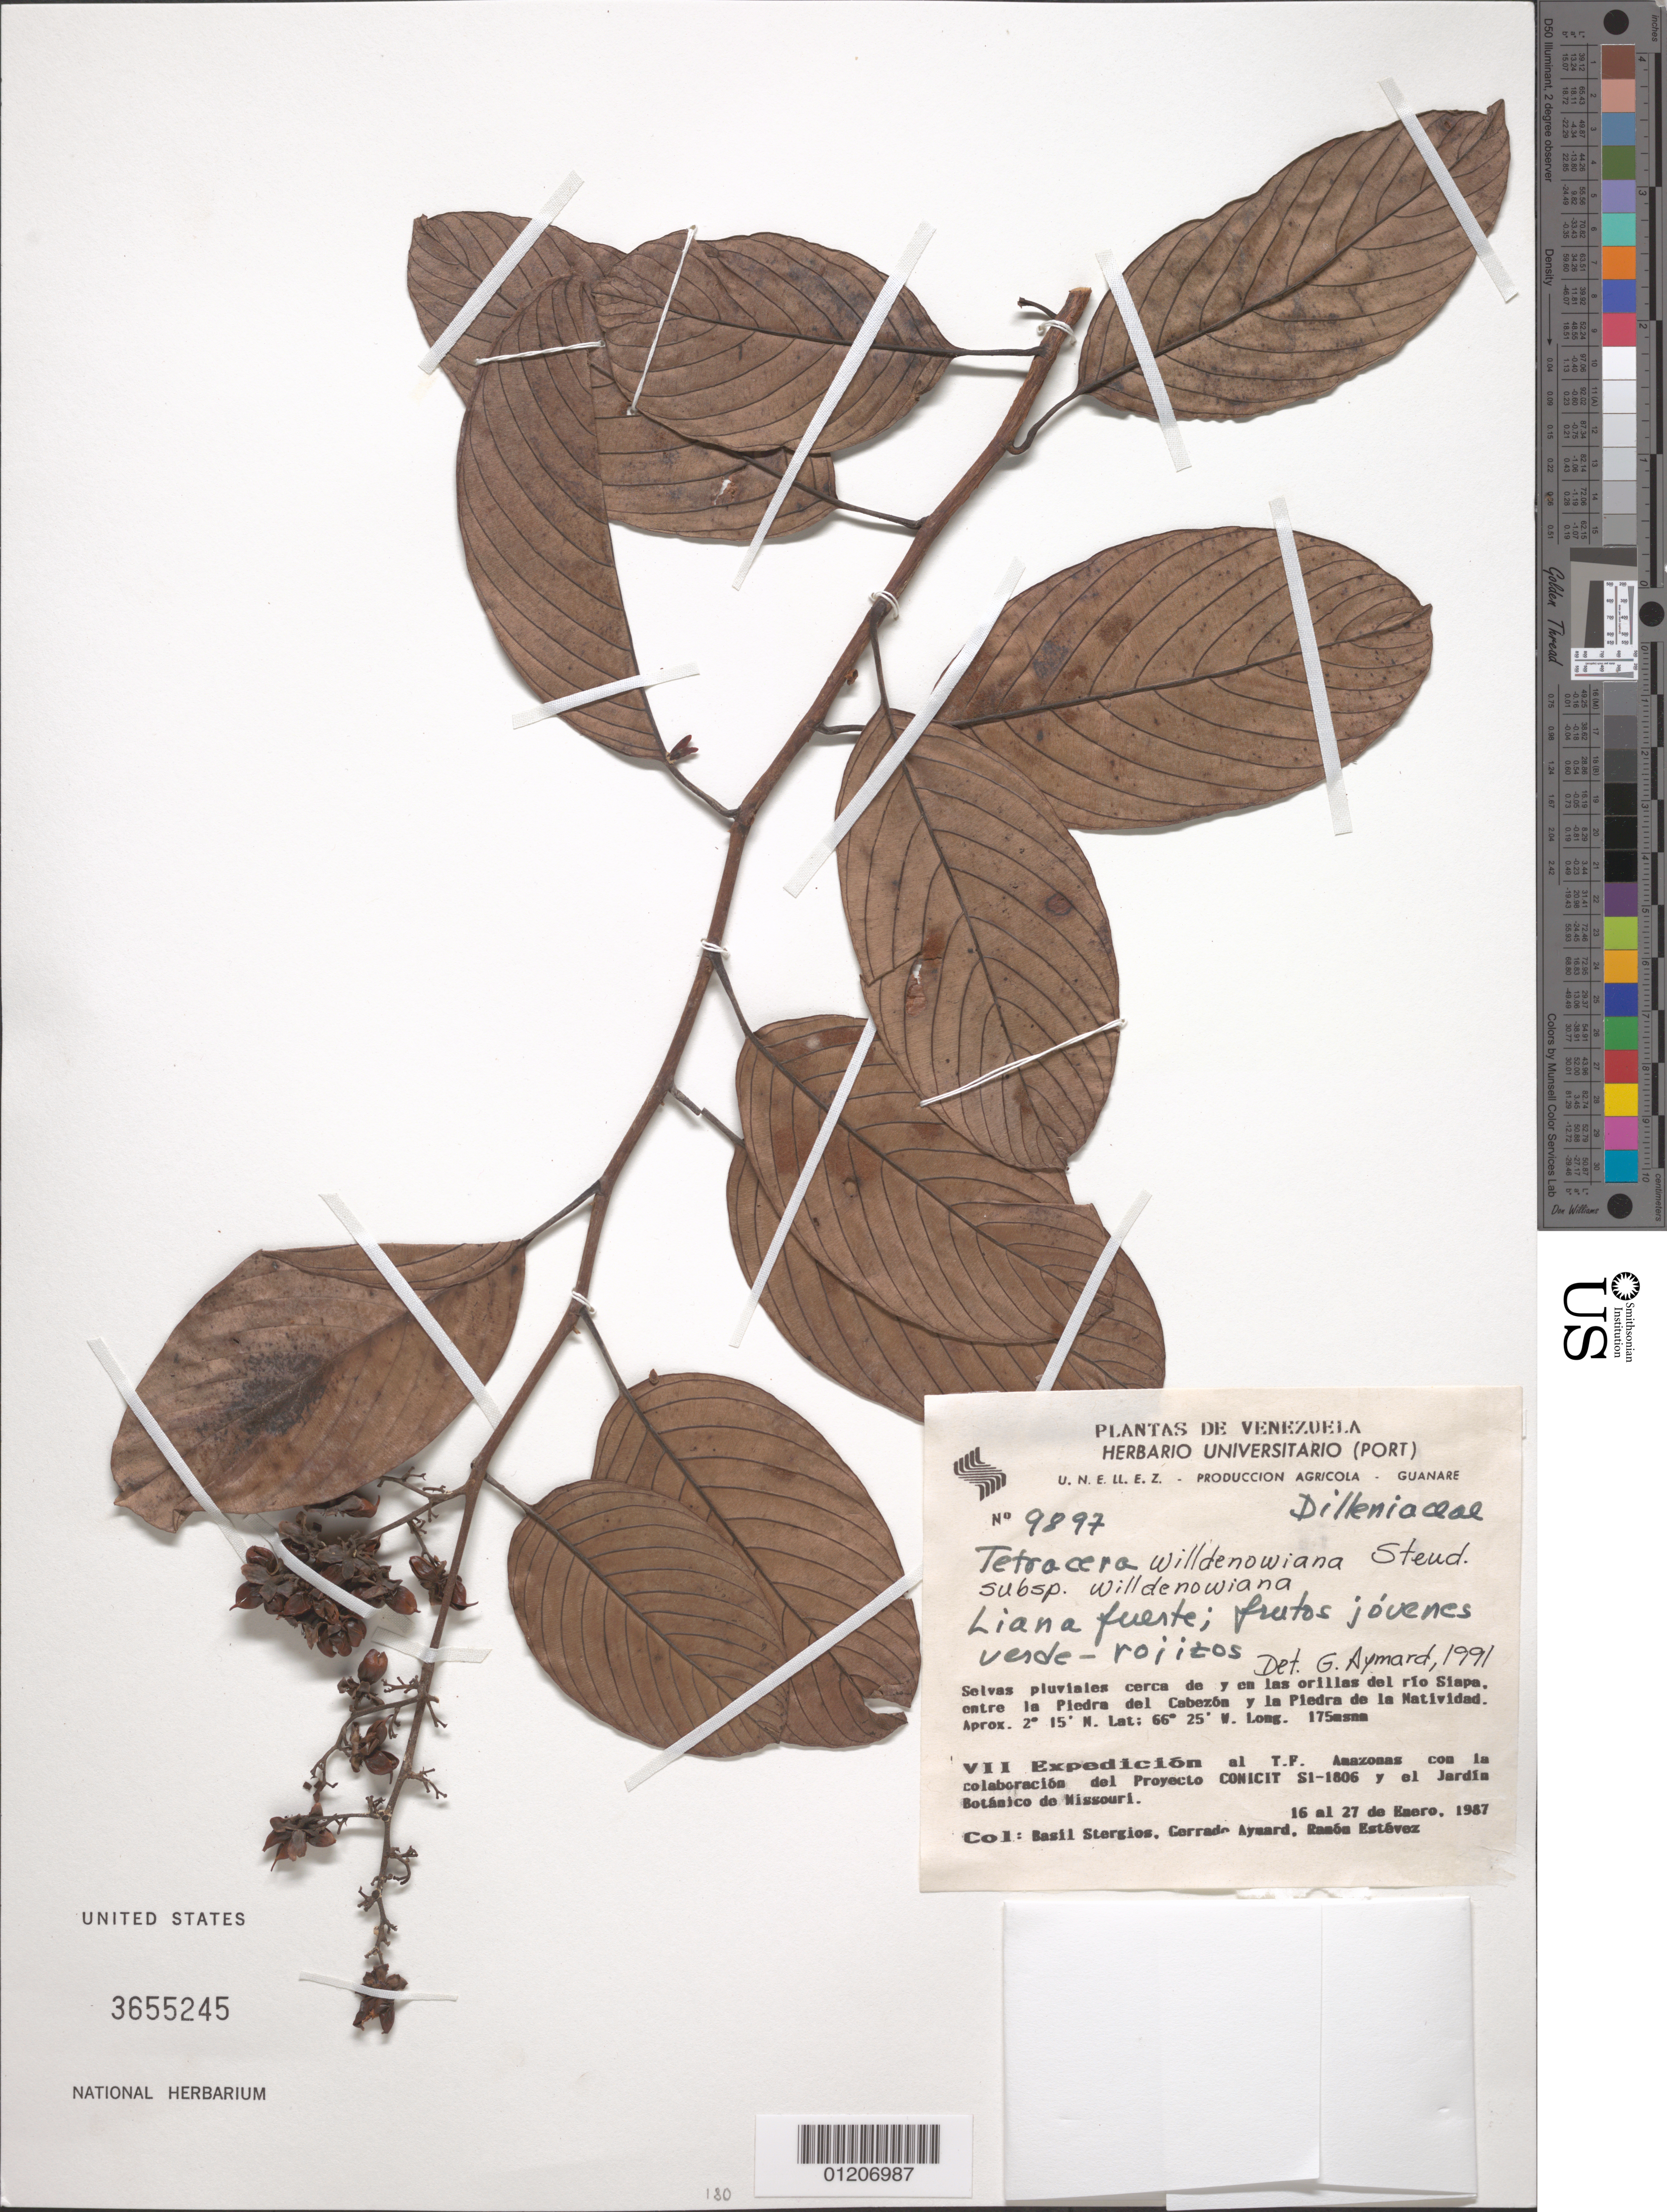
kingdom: Plantae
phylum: Tracheophyta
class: Magnoliopsida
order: Dilleniales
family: Dilleniaceae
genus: Tetracera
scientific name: Tetracera willdenowiana subsp. willdenowiana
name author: Steud.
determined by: Aymard C., G. A., (PORT), Univ. Nac. Exp. de los Llanos Ezequiel Zamora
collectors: B. G. Stergios, G. A. Aymard & R. Estevez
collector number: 9897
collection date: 1987-01-16/1987-01-17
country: Venezuela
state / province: Amazonas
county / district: Río Negro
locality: Río Siapa, entre la Piedra del Cabezon y la Piedra de la Natividad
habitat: Selvas pluviales cerca de y en las orillas del rio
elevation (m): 175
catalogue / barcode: US 3655245